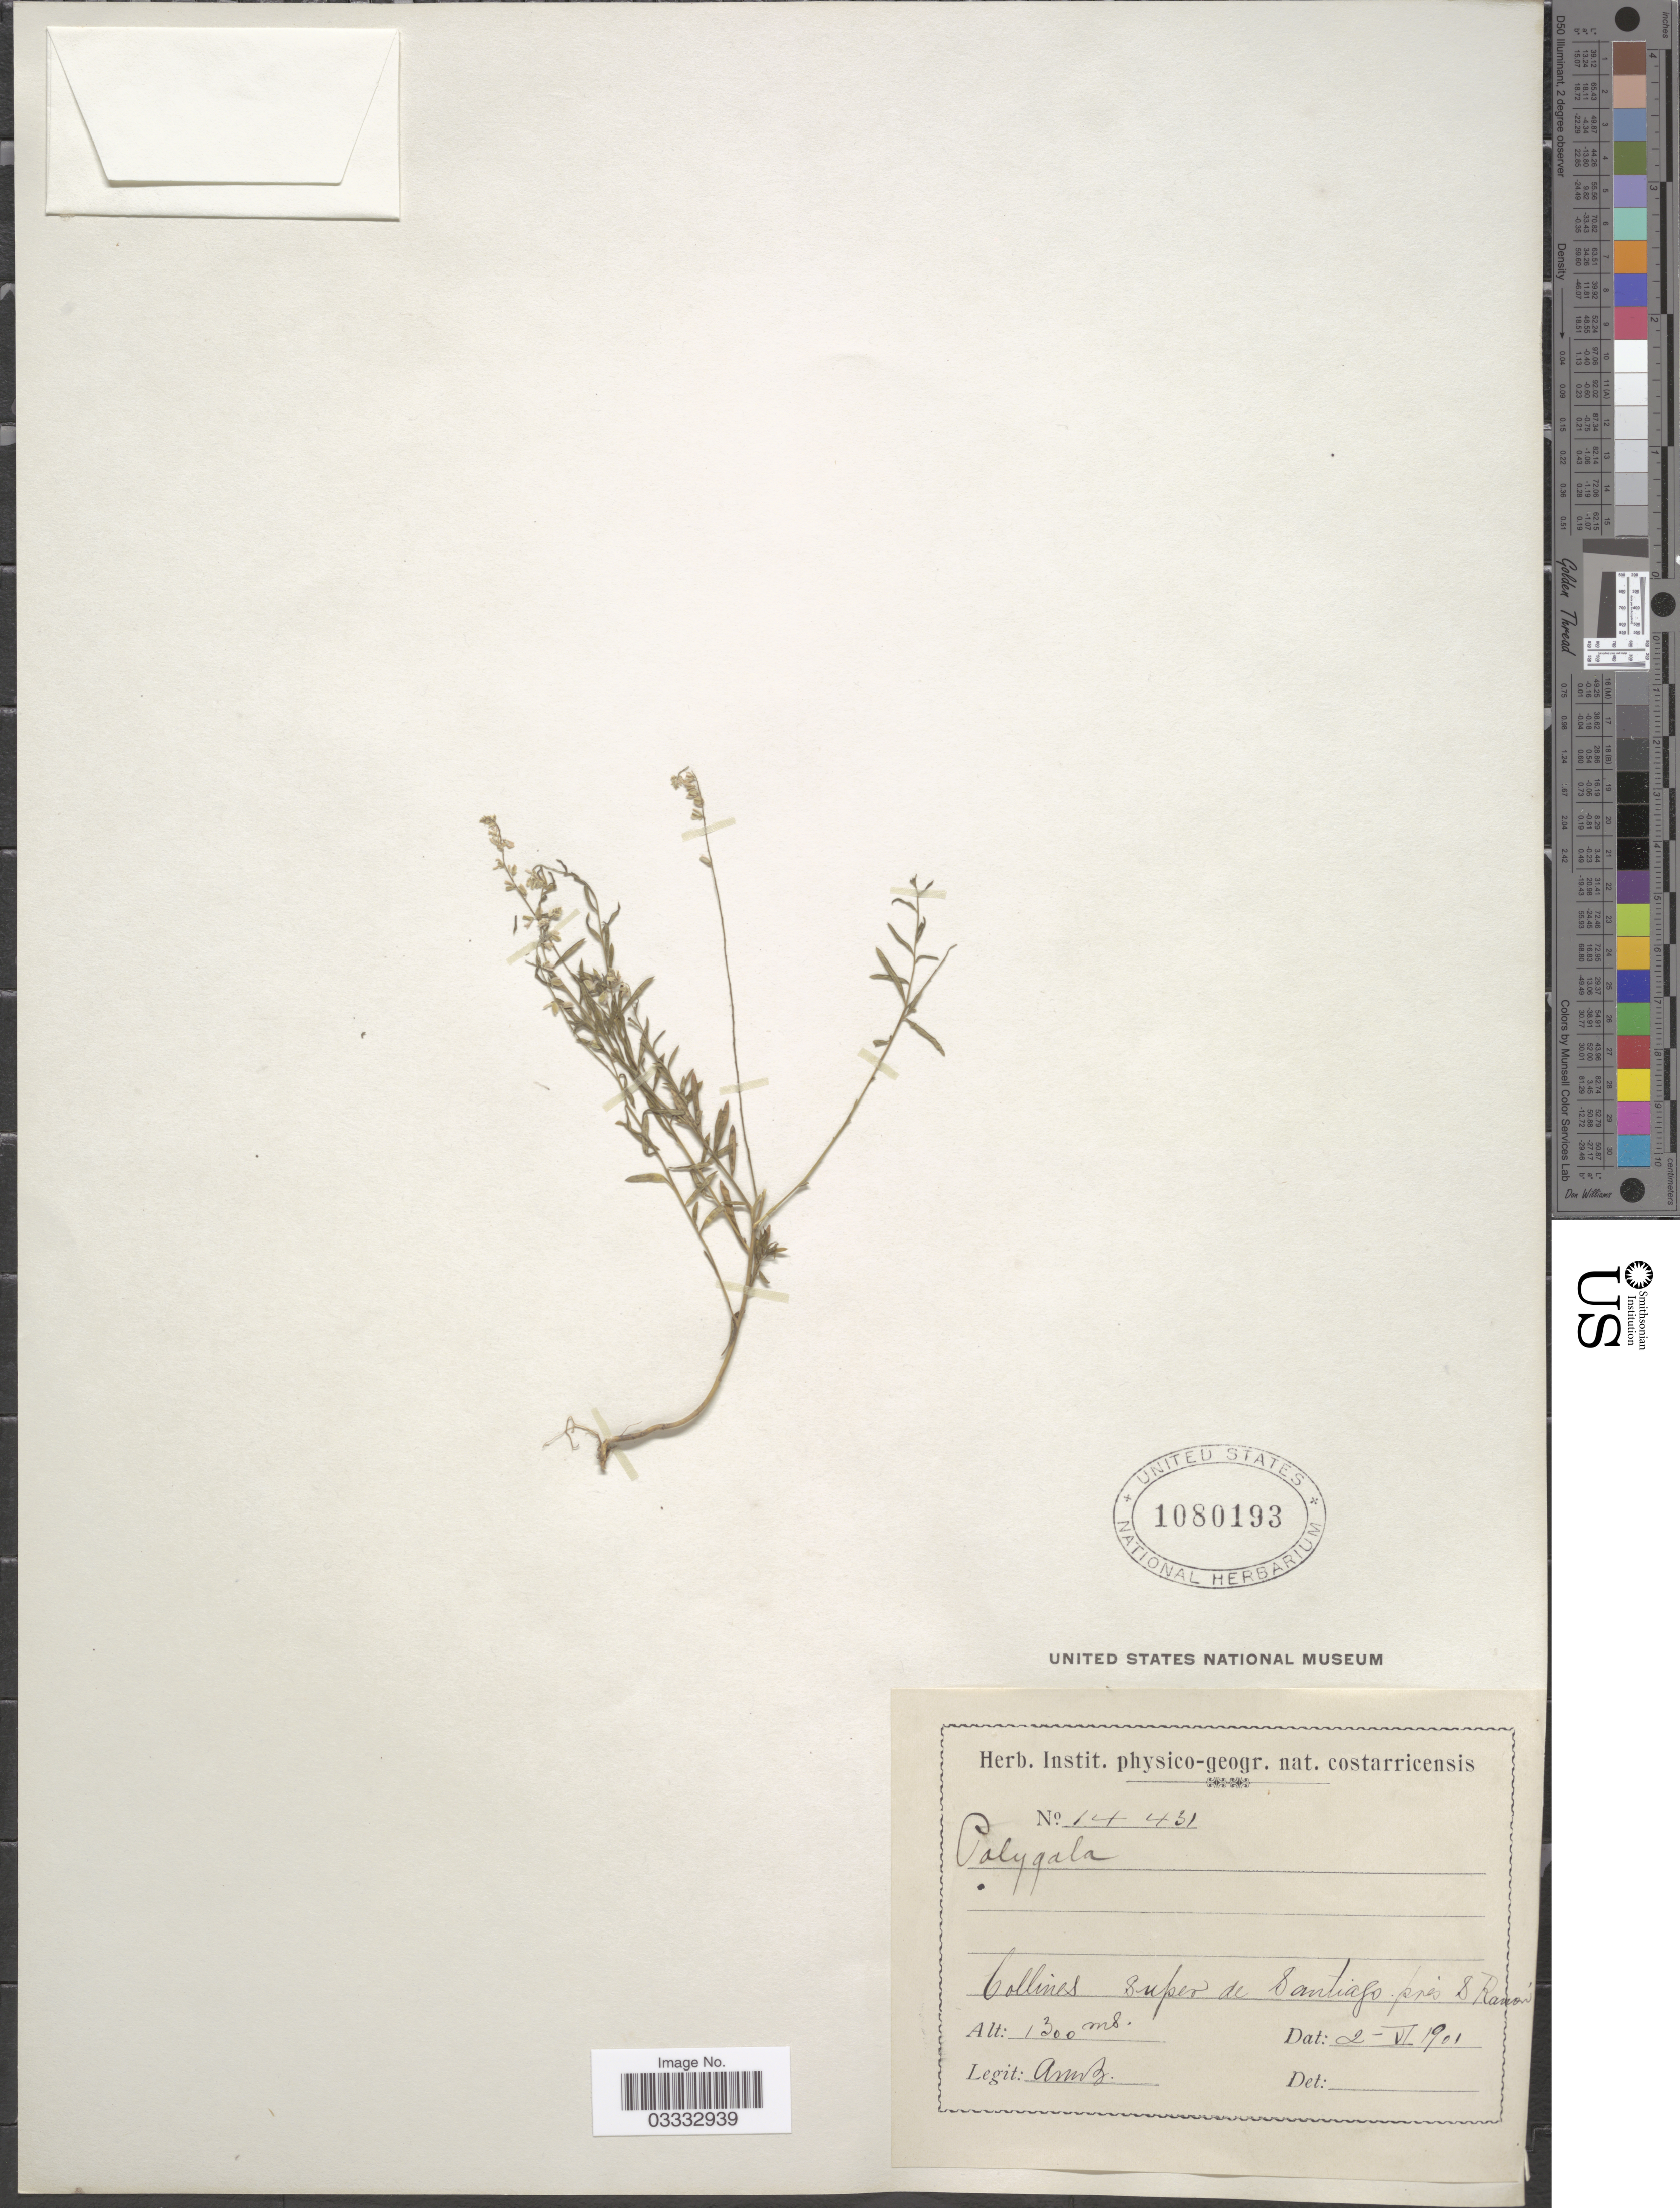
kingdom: Plantae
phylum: Tracheophyta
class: Magnoliopsida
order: Fabales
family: Polygalaceae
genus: Polygala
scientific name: Polygala paniculata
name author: L.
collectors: A. Brenes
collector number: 14431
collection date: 1901-06-02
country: Costa Rica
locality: Collines super de Santiago prés S Ramón.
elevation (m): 1300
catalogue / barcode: US 1080193